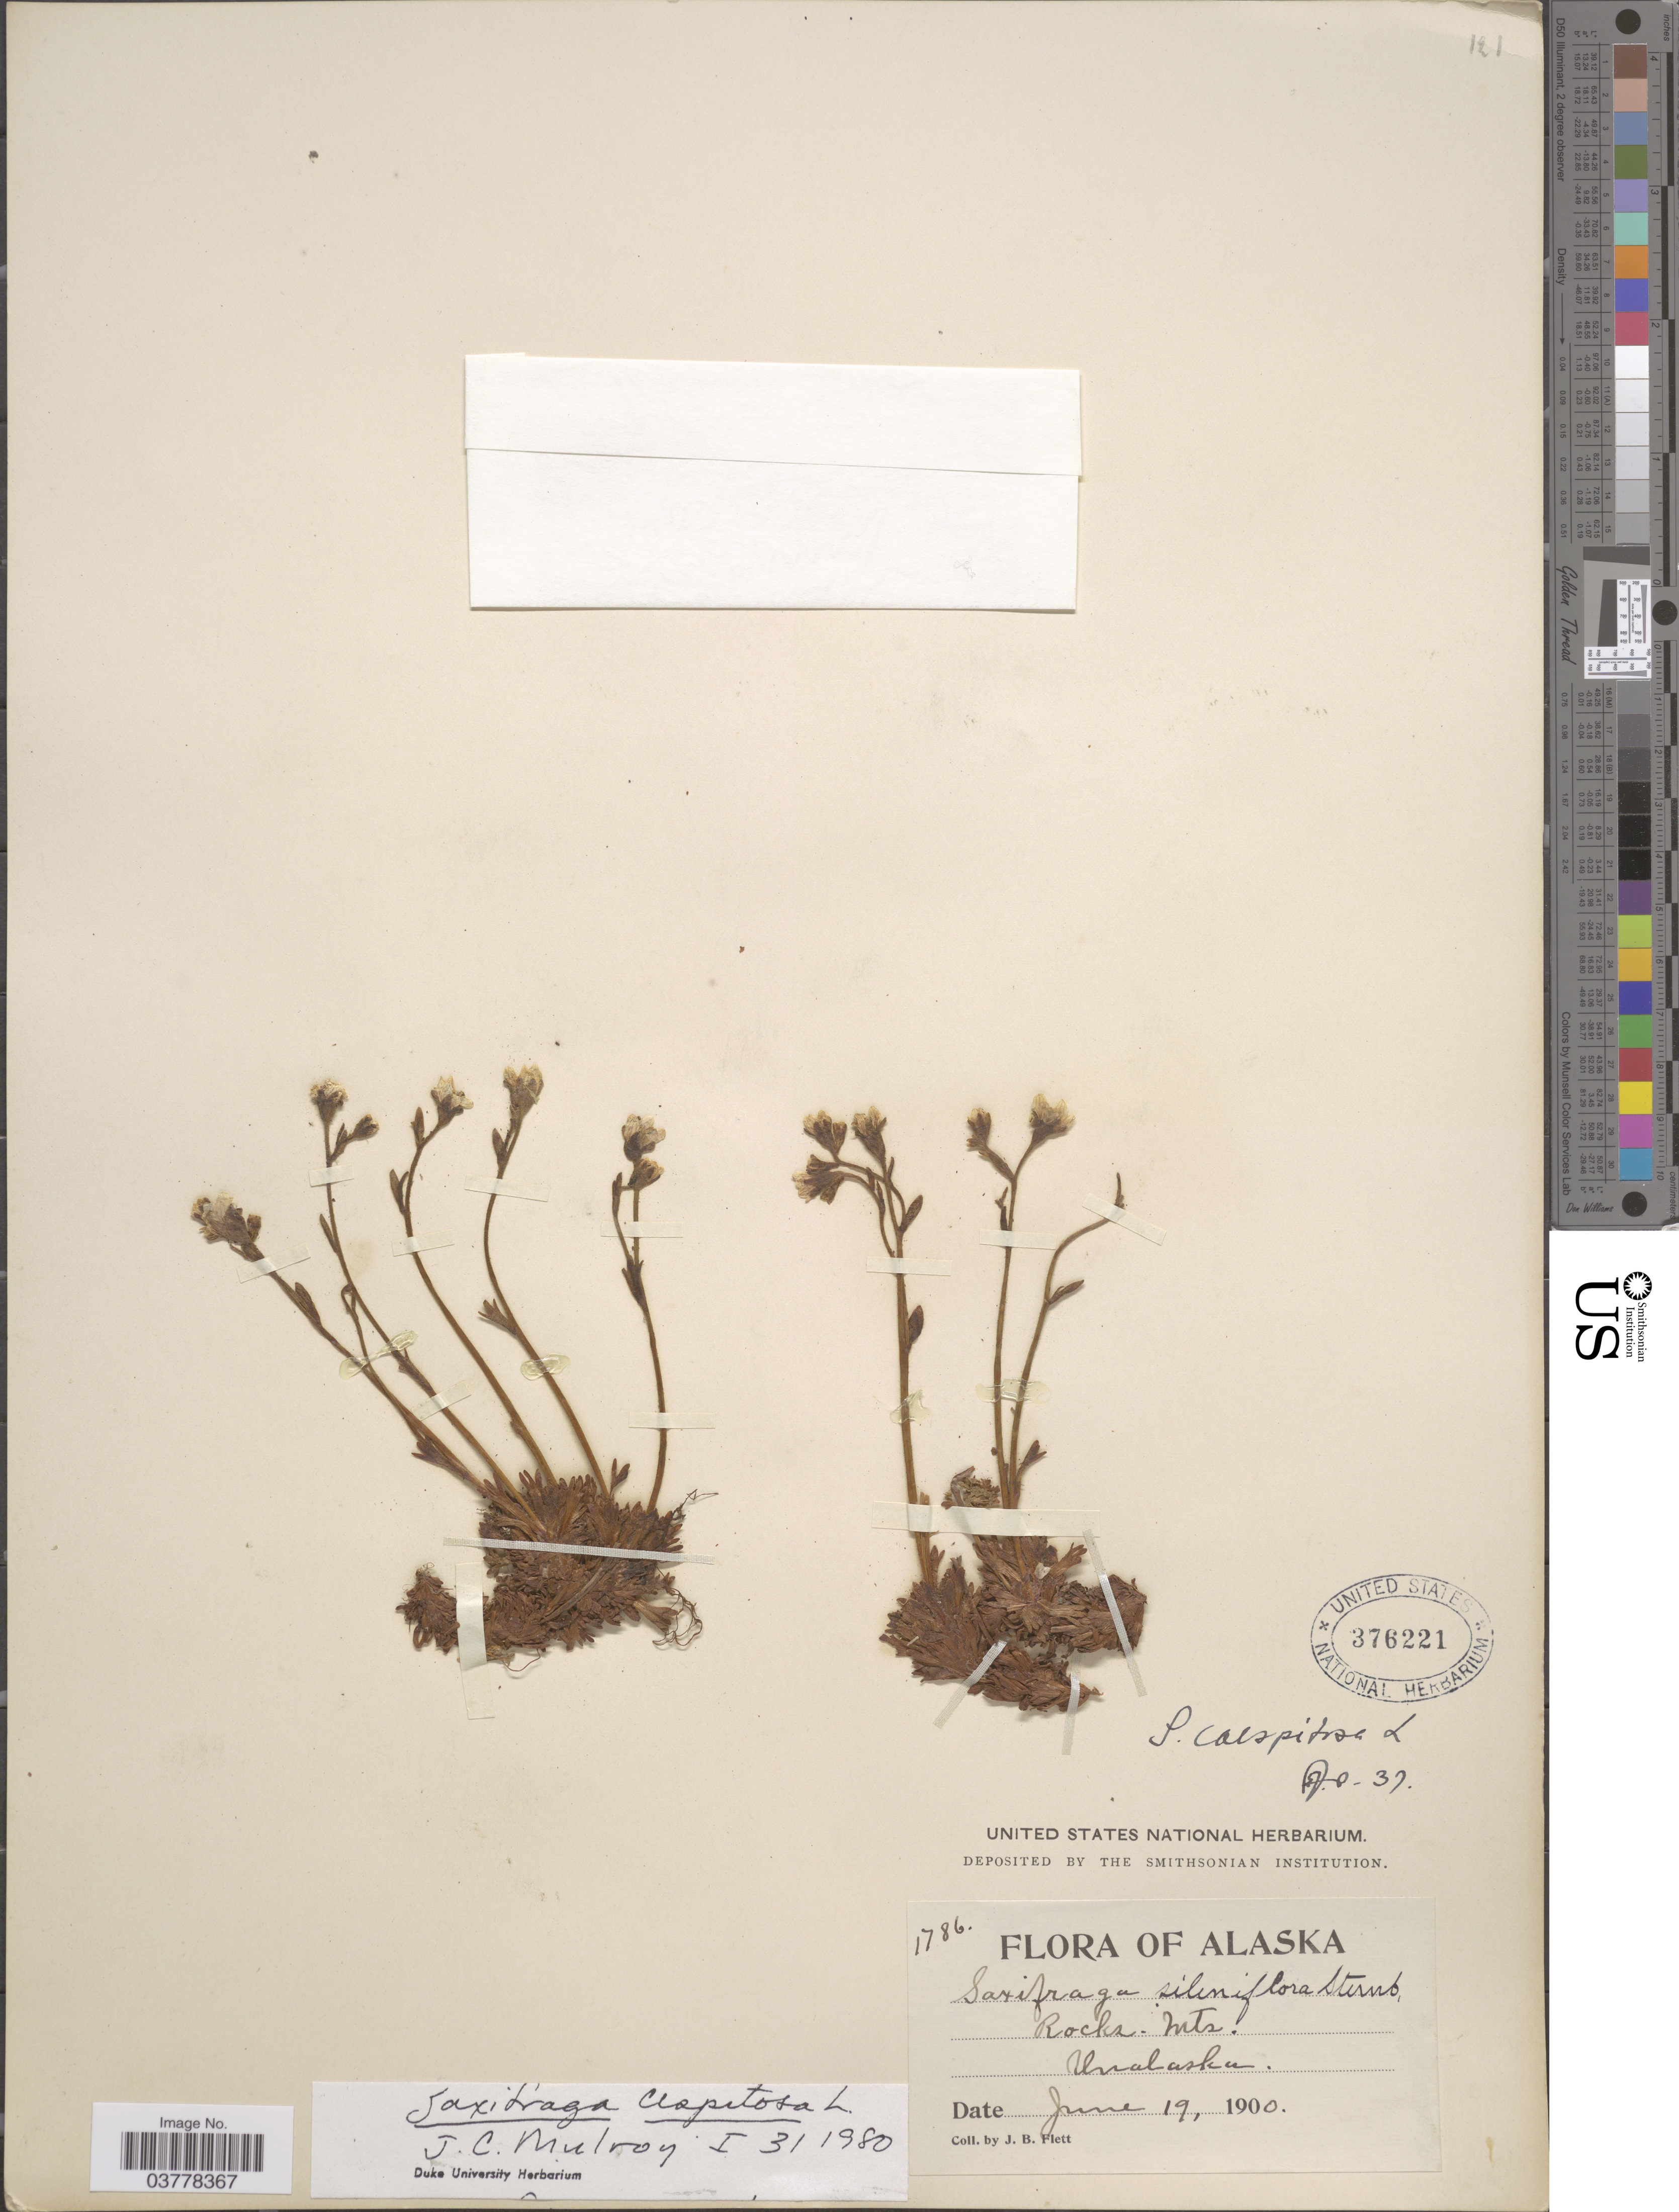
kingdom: Plantae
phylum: Tracheophyta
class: Magnoliopsida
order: Saxifragales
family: Saxifragaceae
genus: Saxifraga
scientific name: Saxifraga caespitosa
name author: L.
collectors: J. Flett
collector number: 1786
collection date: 1900-06-19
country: United States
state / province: Alaska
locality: Rocks-Mts. Unalaska.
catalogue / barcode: US 376221